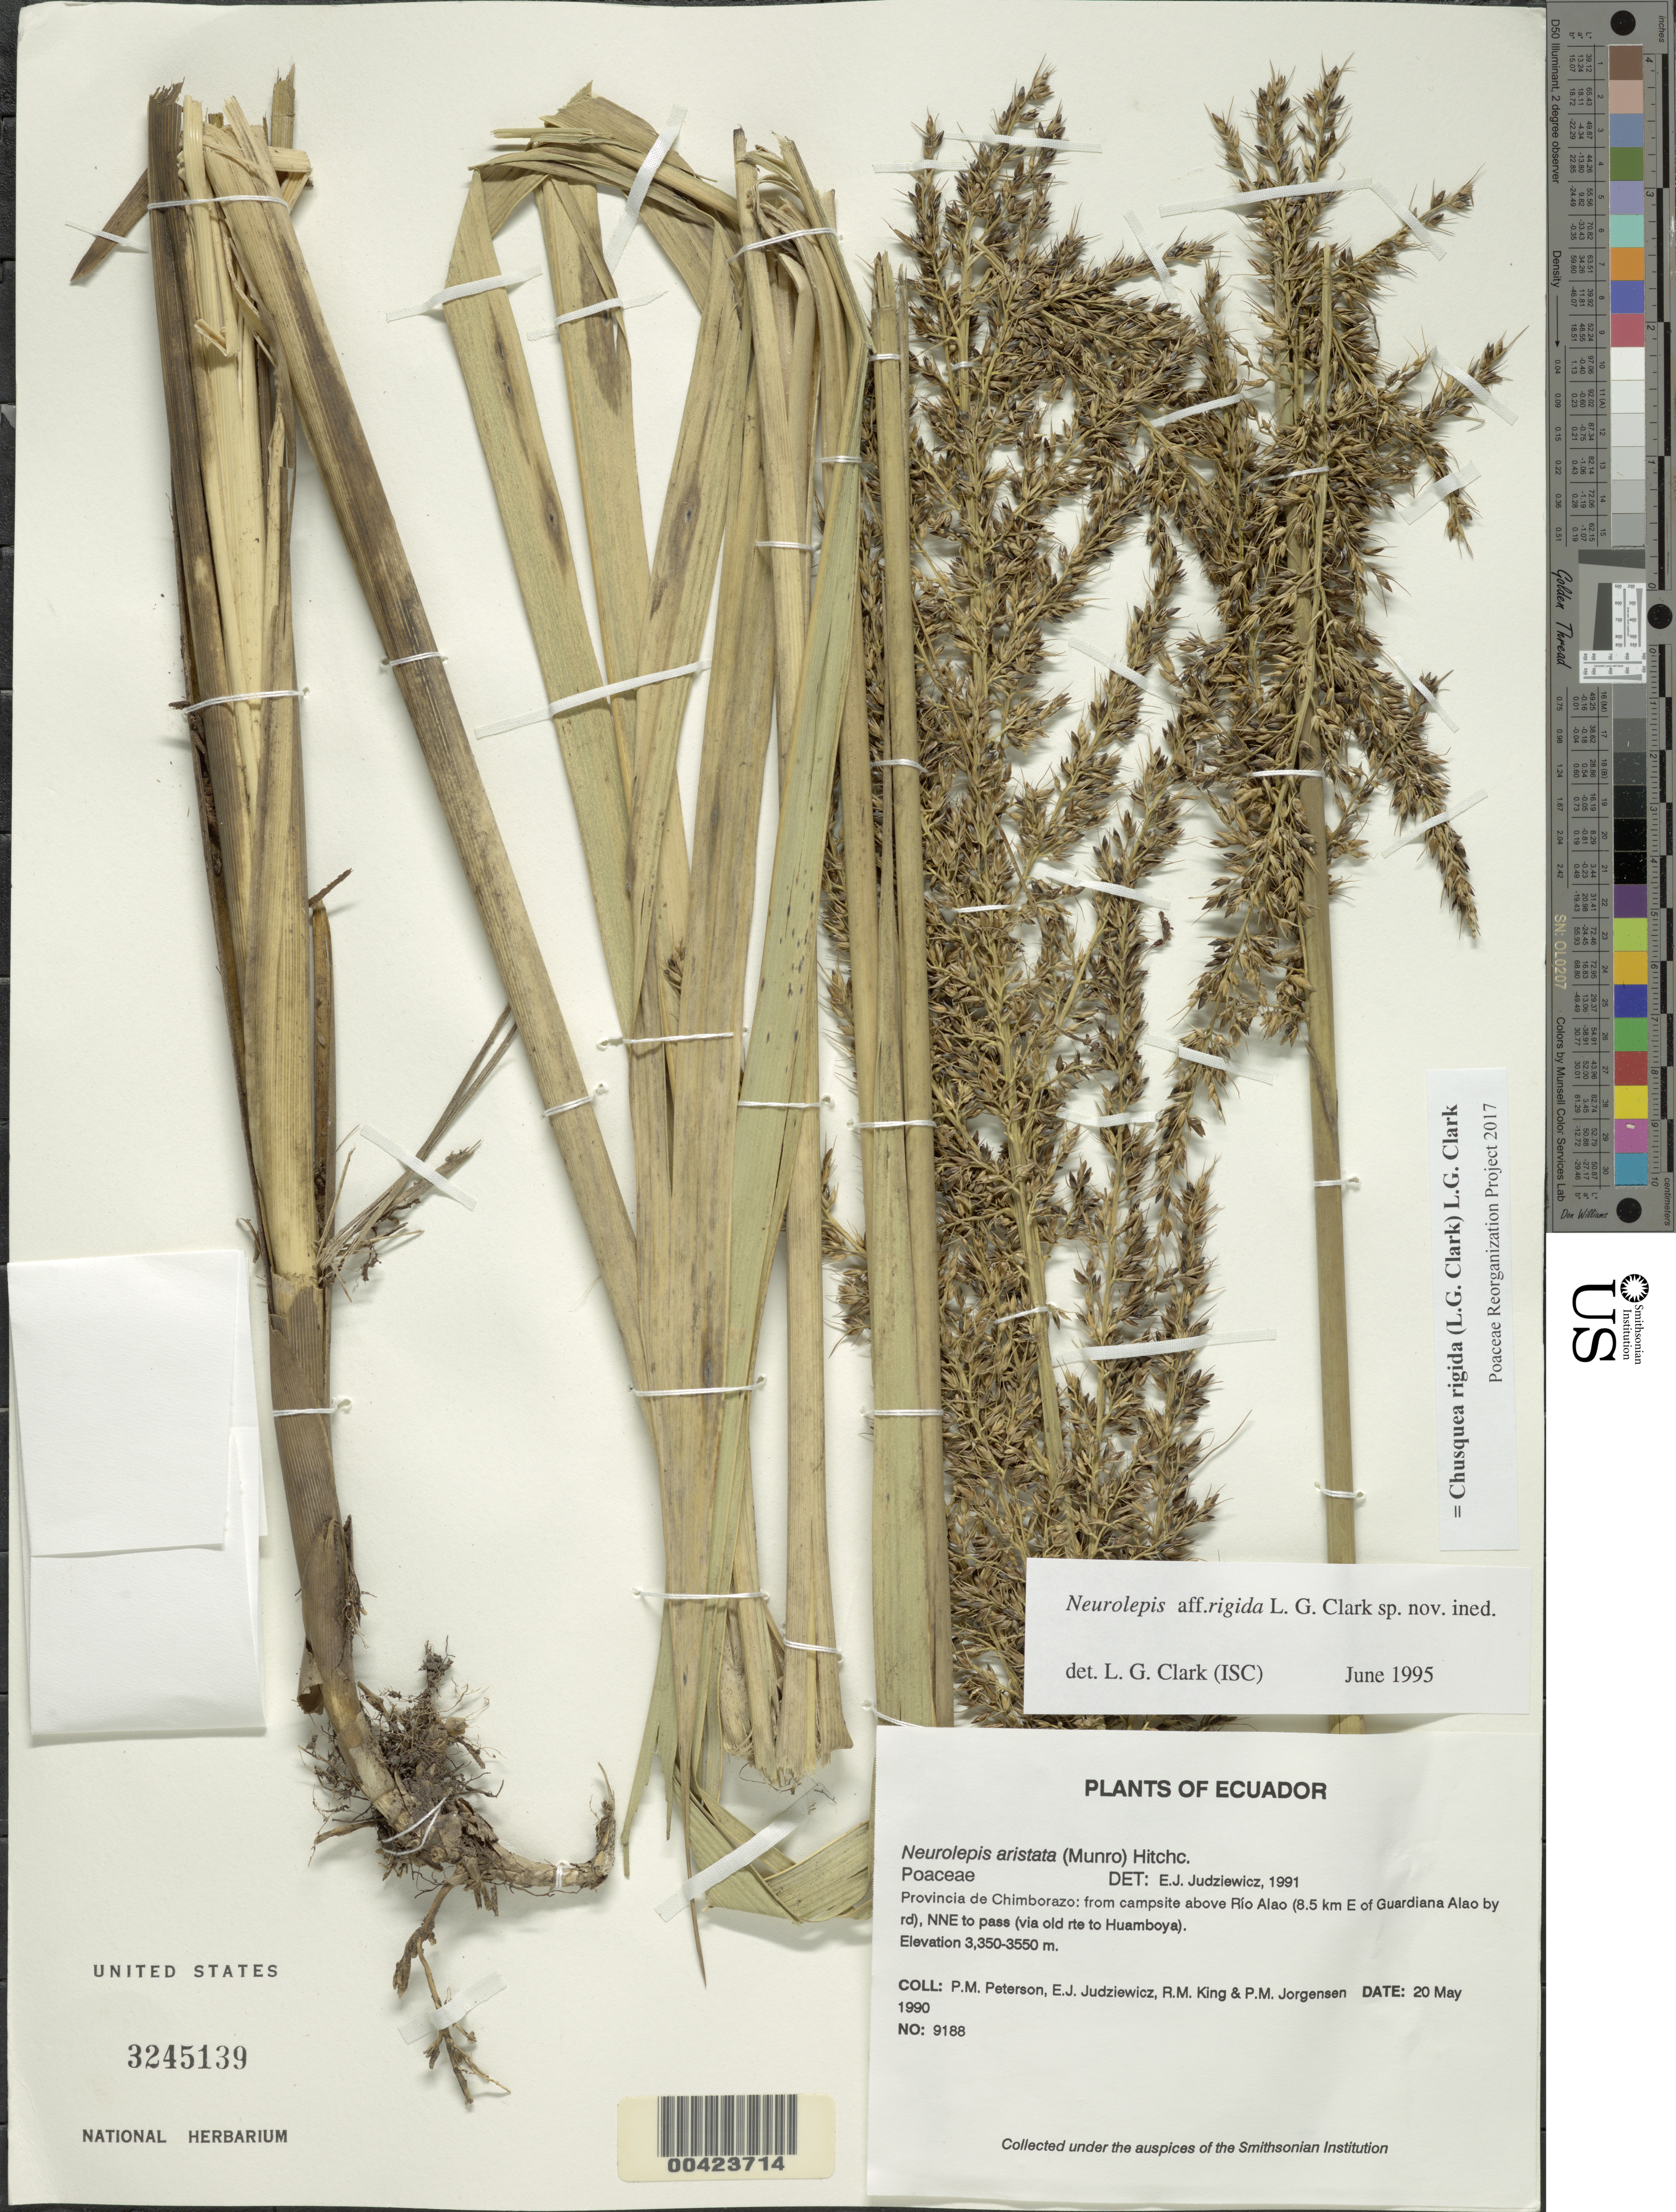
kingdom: Plantae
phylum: Tracheophyta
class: Liliopsida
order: Poales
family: Poaceae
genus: Chusquea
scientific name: Chusquea rigida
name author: (L.G. Clark) L.G. Clark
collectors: P. M. Peterson, E. J. Judziewicz, R. M. King & P. M. Jørgensen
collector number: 09188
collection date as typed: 20 May 1990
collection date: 1990-05-20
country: Ecuador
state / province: Chimborazo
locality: From campsite above Rio Alao (8.5 km E of guardiana Alao by rd) NNEto Pass (via old rte to Huamboya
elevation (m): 3350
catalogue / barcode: US 3245139